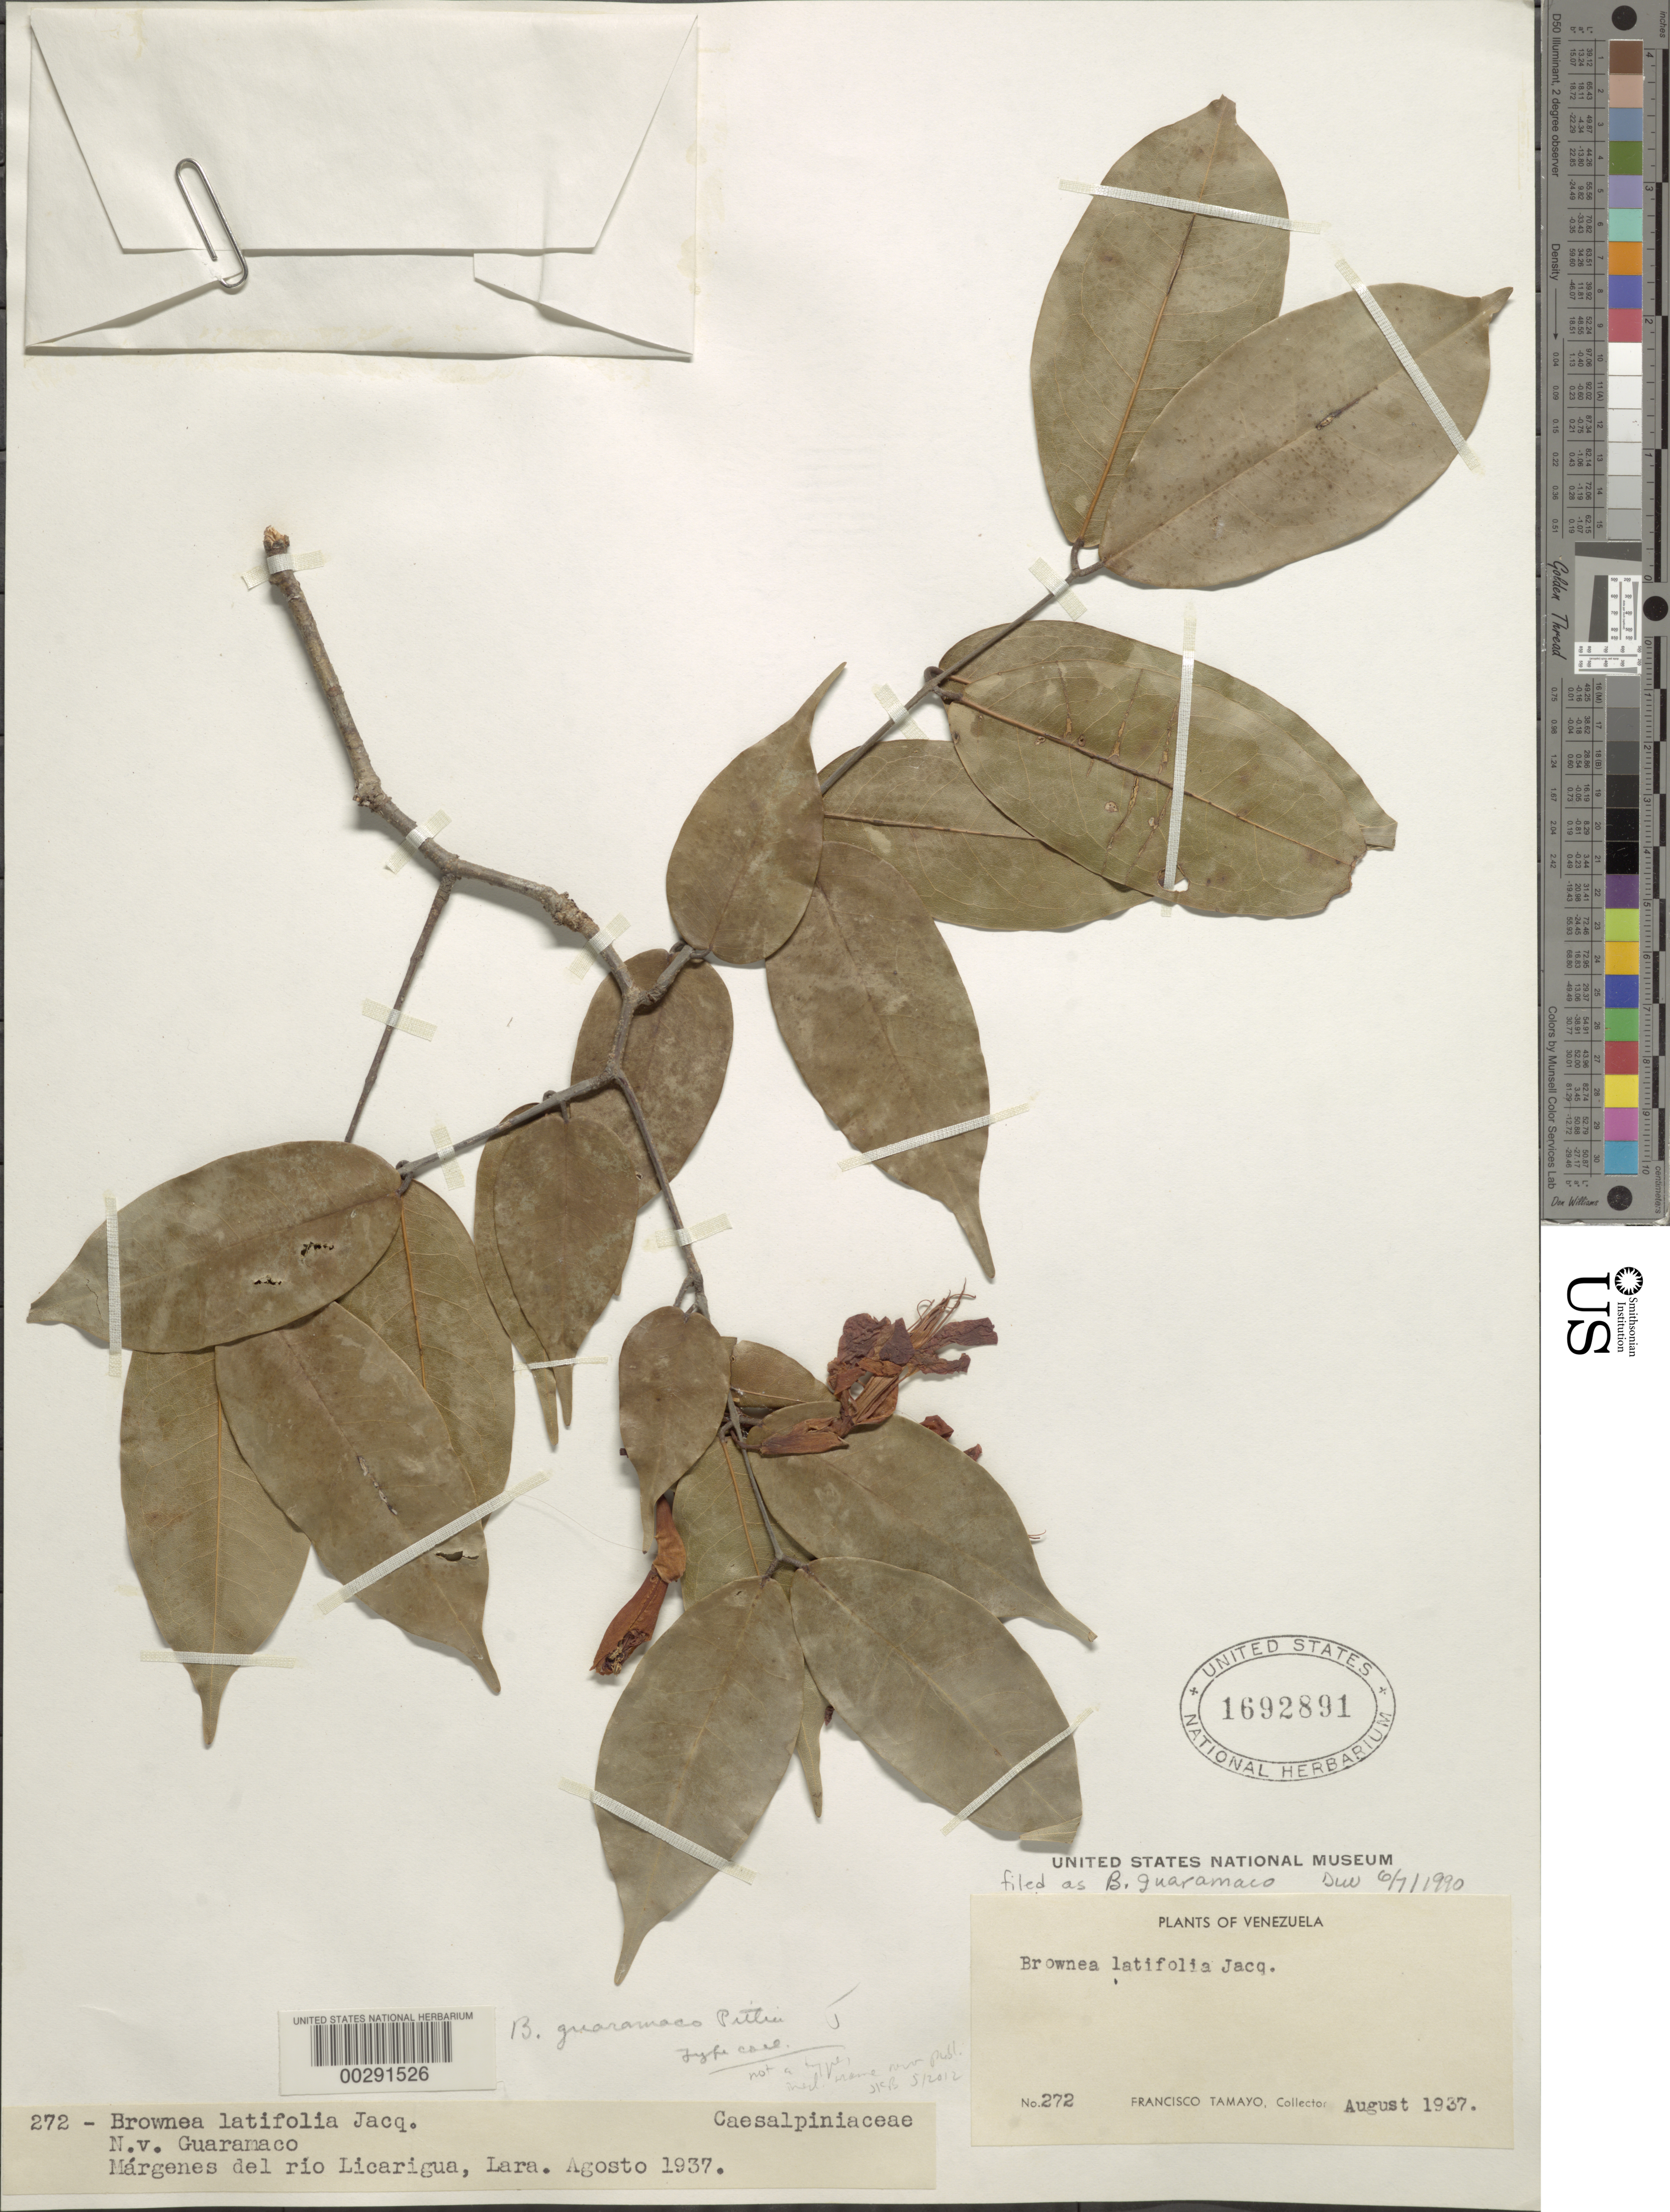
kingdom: Plantae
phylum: Tracheophyta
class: Magnoliopsida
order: Fabales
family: Fabaceae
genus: Brownea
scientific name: Brownea coccinea subsp. coccinea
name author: Jacq.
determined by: Santos-Silva, J.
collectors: F. Tamayo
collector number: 272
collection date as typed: Aug 1937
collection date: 1937-08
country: Venezuela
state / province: Lara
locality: Edge of the rio licarigua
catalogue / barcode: US 1692891